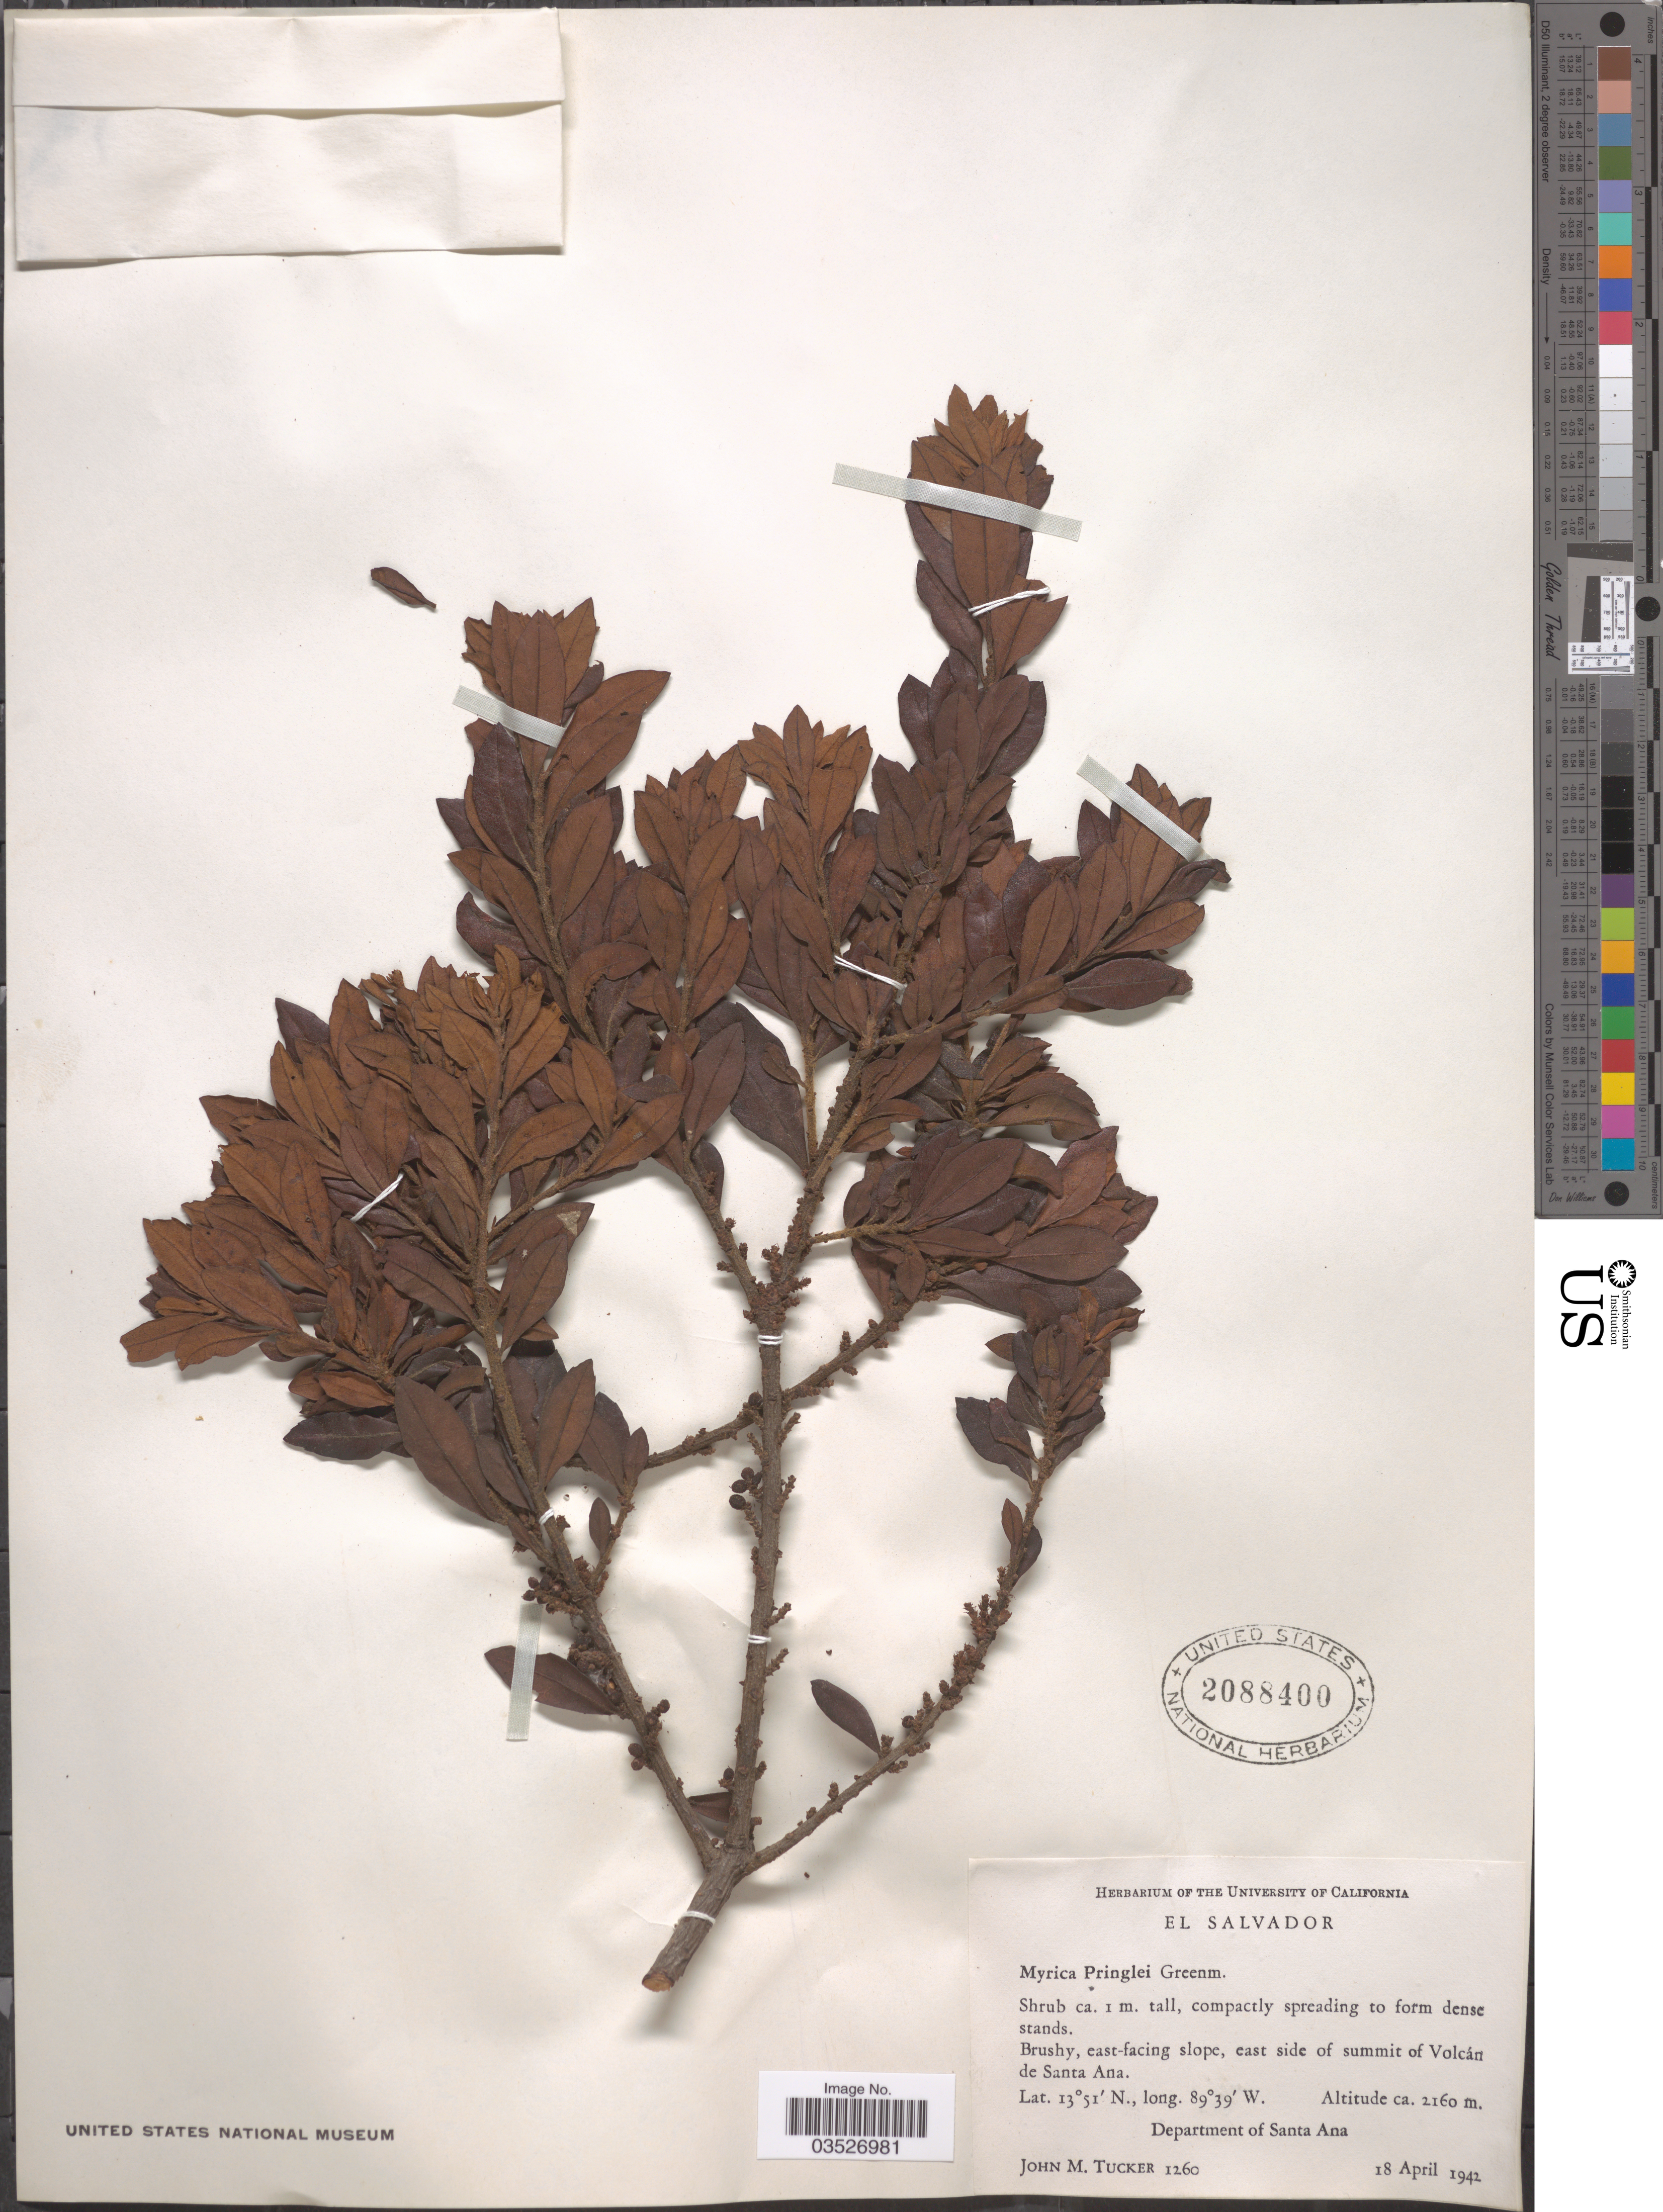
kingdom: Plantae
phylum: Tracheophyta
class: Magnoliopsida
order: Fagales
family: Myricaceae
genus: Morella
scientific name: Morella pringlei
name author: (Greenm.) Wilbur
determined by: Strong, M. T., (US), Smithsonian Institution - National Museum of Natural History (UNITED STATES)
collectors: J. M. Tucker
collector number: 1260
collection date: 1942-04-18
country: El Salvador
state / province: Santa Ana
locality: Brushy, east-facing slope, east side of summit of Volcán de Santa Ana. Department of Santa Ana.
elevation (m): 2160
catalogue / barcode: US 2088400